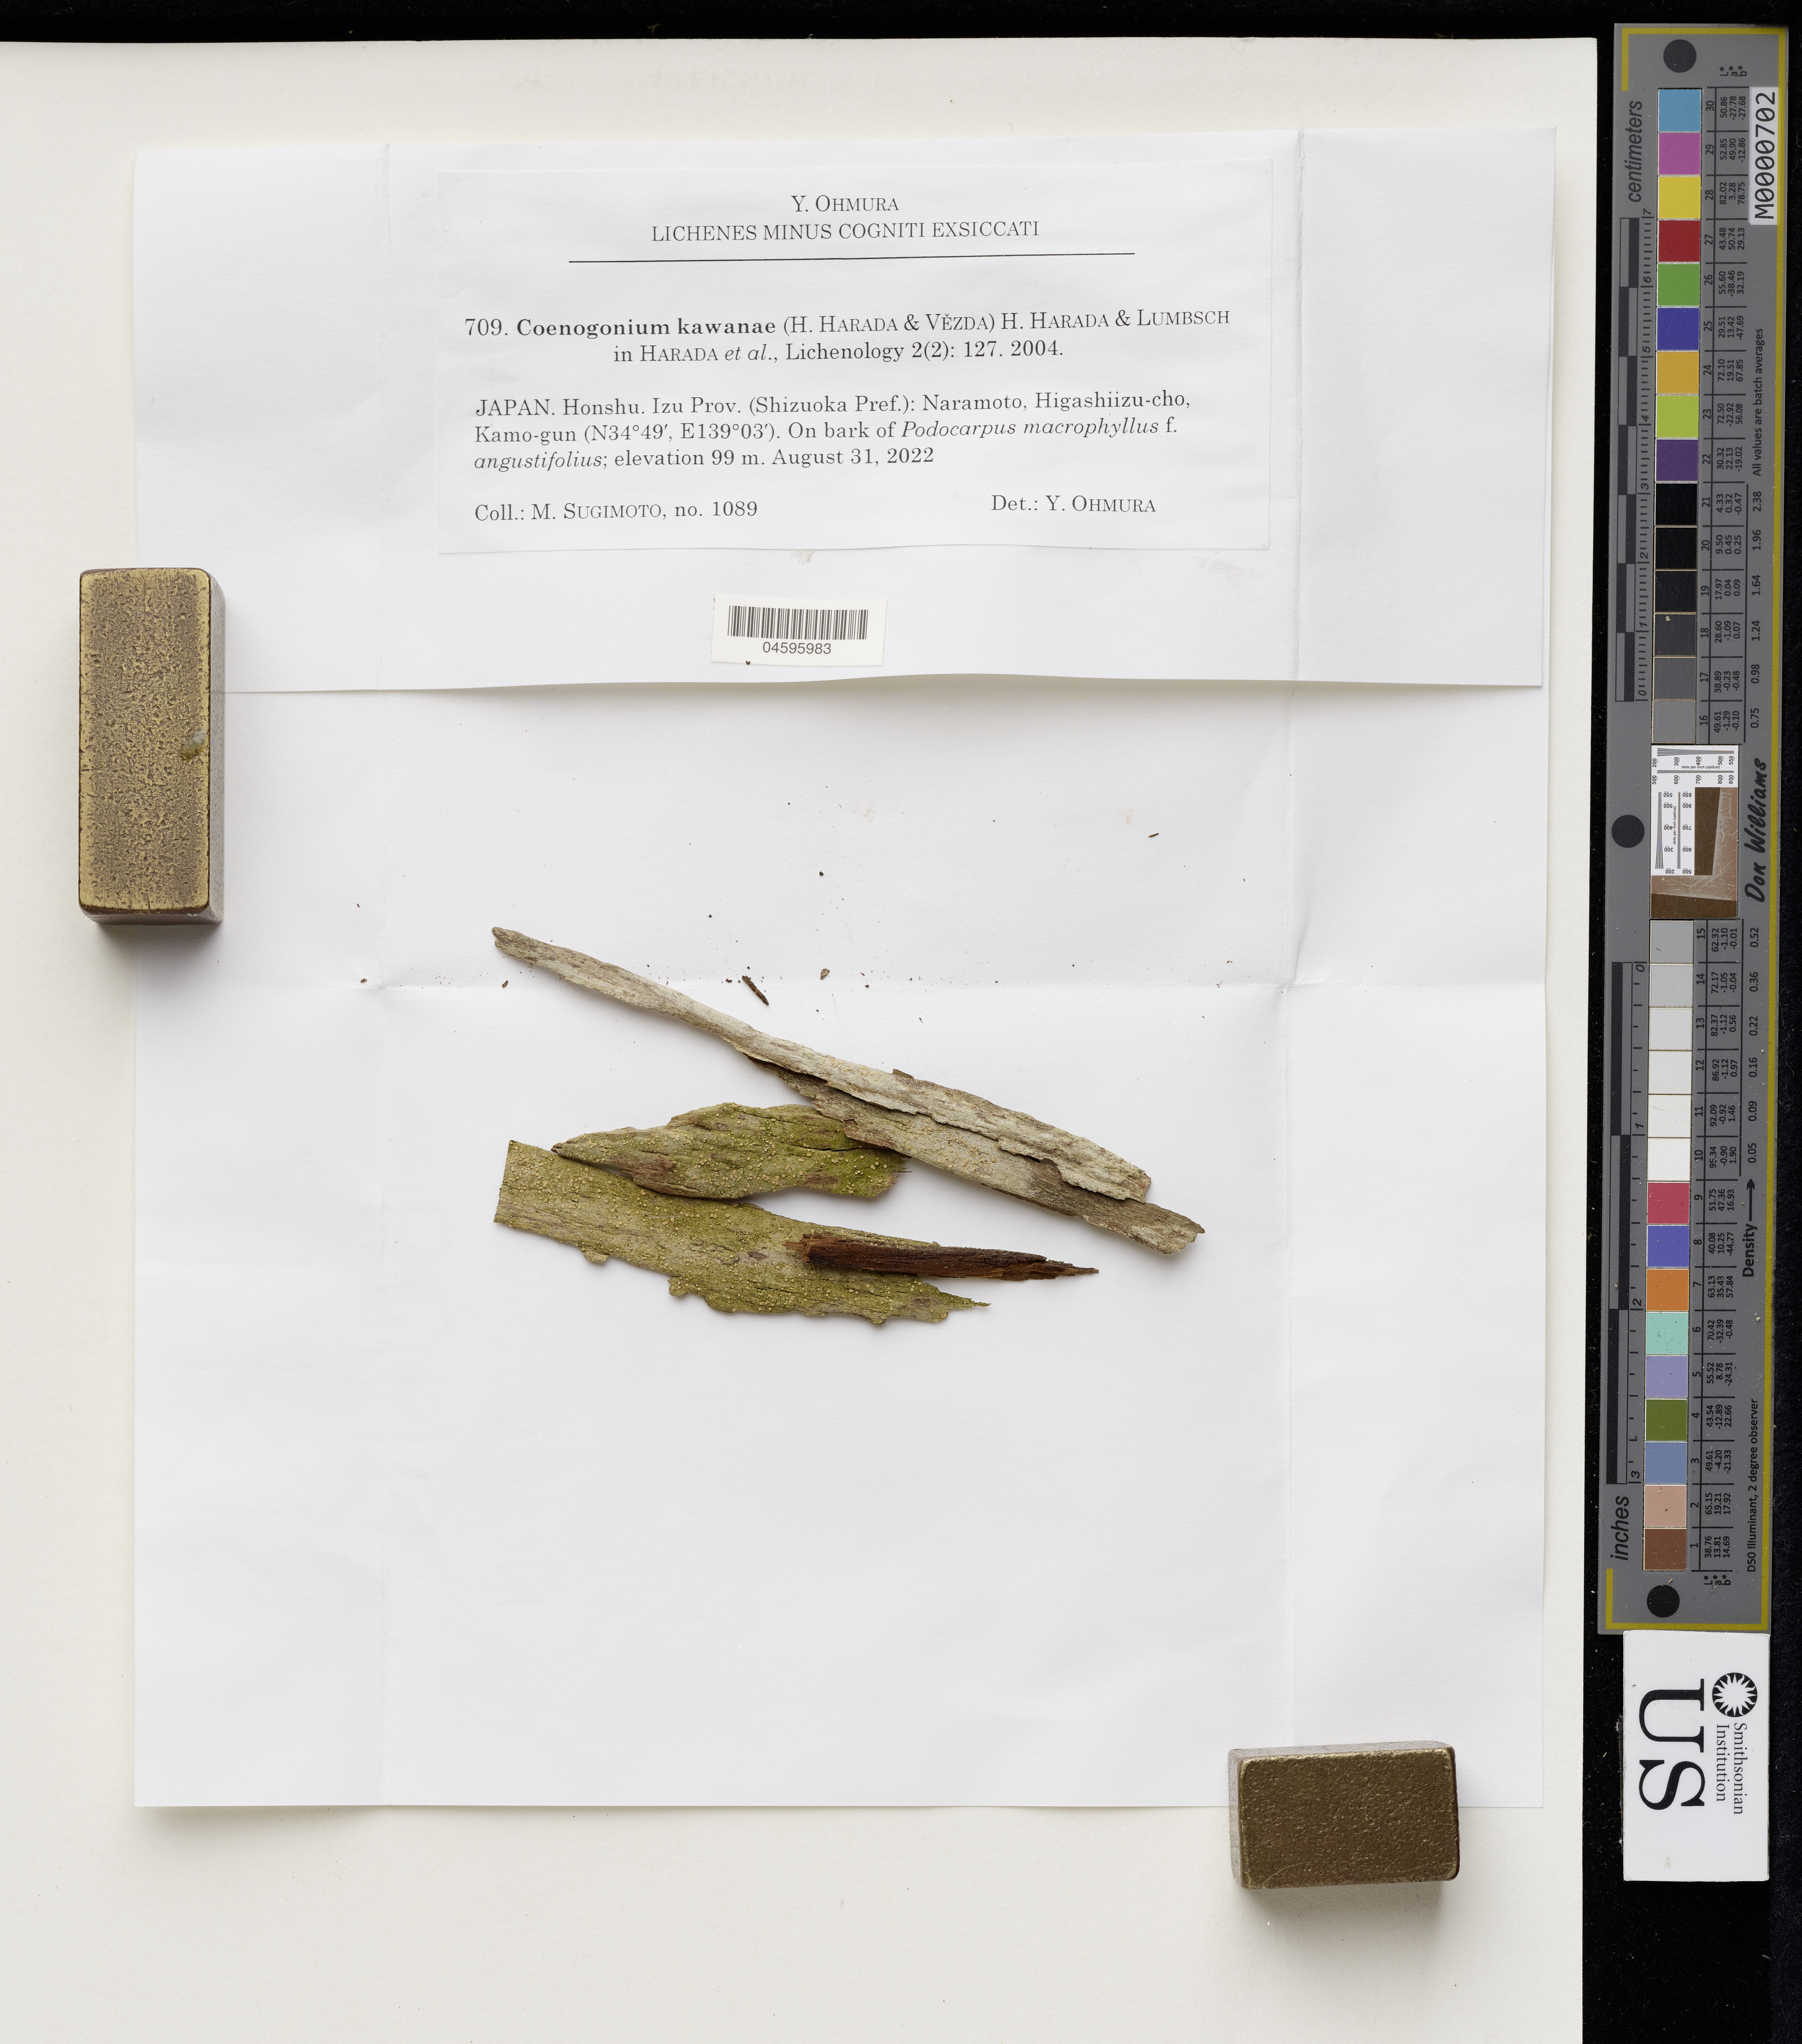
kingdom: Fungi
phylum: Ascomycota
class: Lecanoromycetes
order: Gyalectales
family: Gyalectaceae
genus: Coenogonium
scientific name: Coenogonium kawanae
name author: (H. Harada & Vezda) H. Harada & Lumbsch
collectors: M. Sugimoto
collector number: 1089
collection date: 2022-08-31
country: Japan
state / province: Sizuoka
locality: Honshu. Izu Prov. Naramoto, Higashiizu-cho, Kamo-gun.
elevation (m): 99